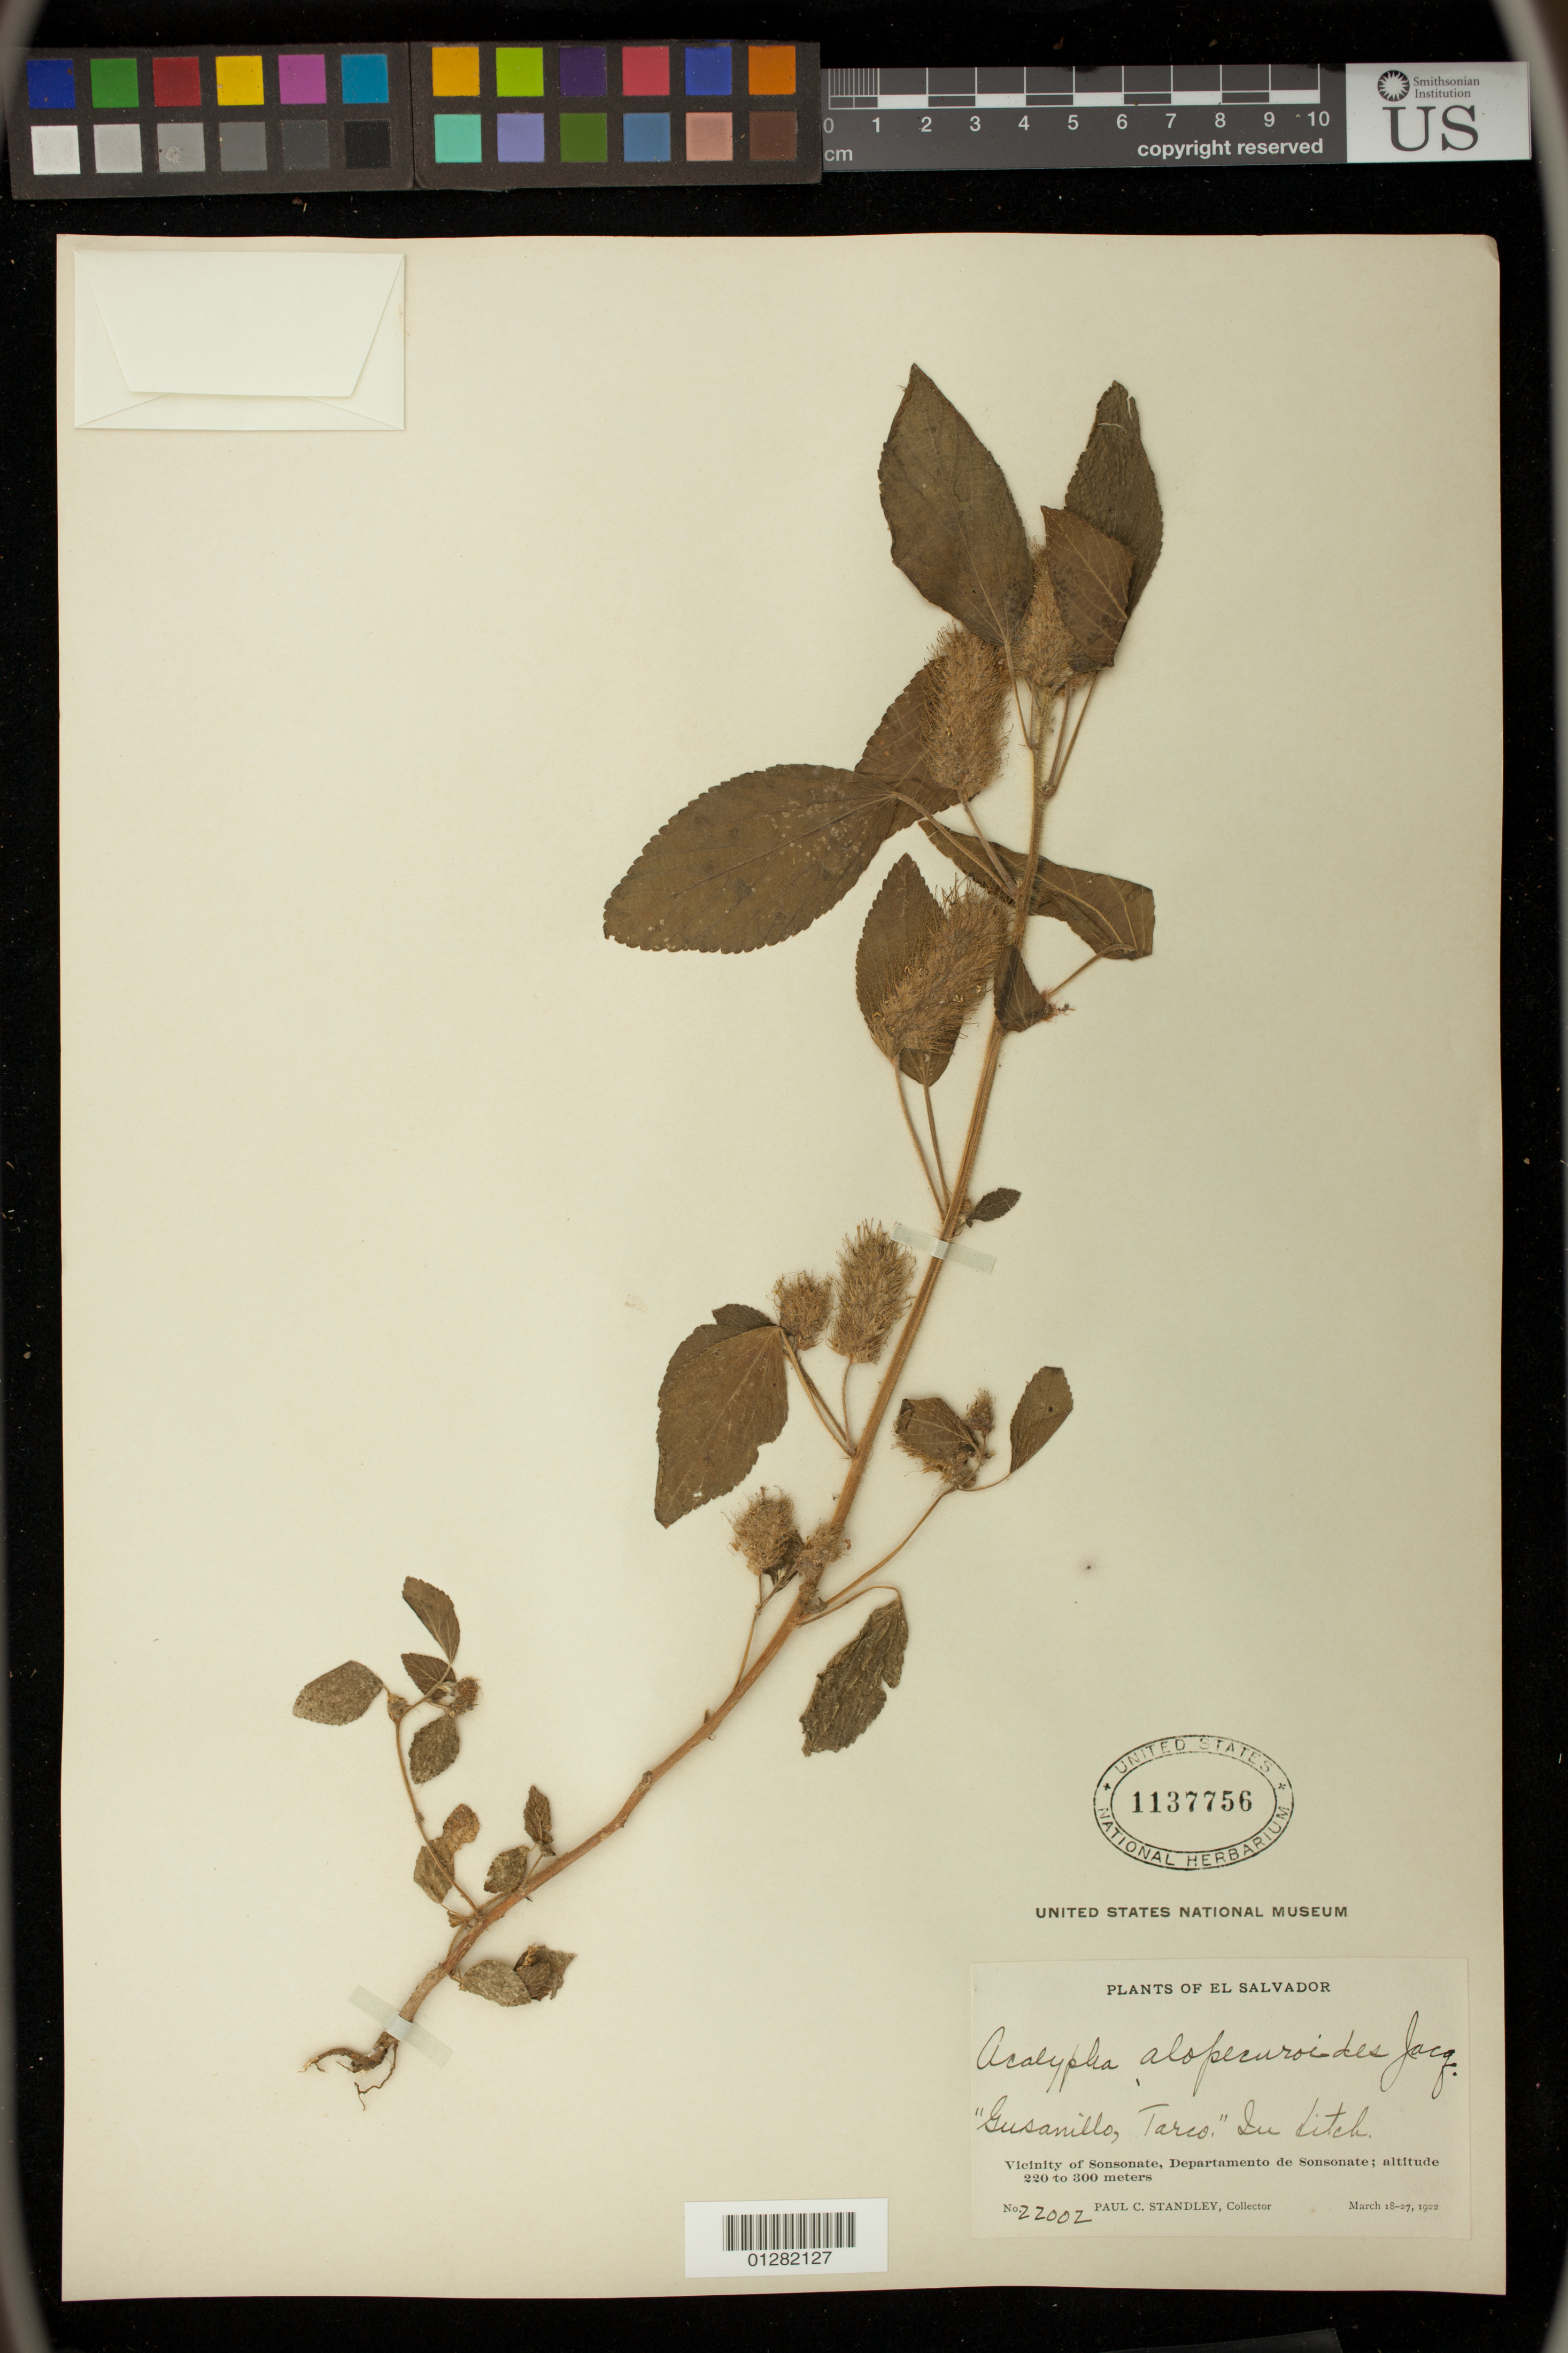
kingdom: Plantae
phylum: Tracheophyta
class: Magnoliopsida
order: Malpighiales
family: Euphorbiaceae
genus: Acalypha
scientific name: Acalypha arvensis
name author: Poepp.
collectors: P. C. Standley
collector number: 22002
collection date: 1922-03-18/1922-03-27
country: El Salvador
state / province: Sonsonate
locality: Vicinity of Sonsonate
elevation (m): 220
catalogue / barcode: US 1137756